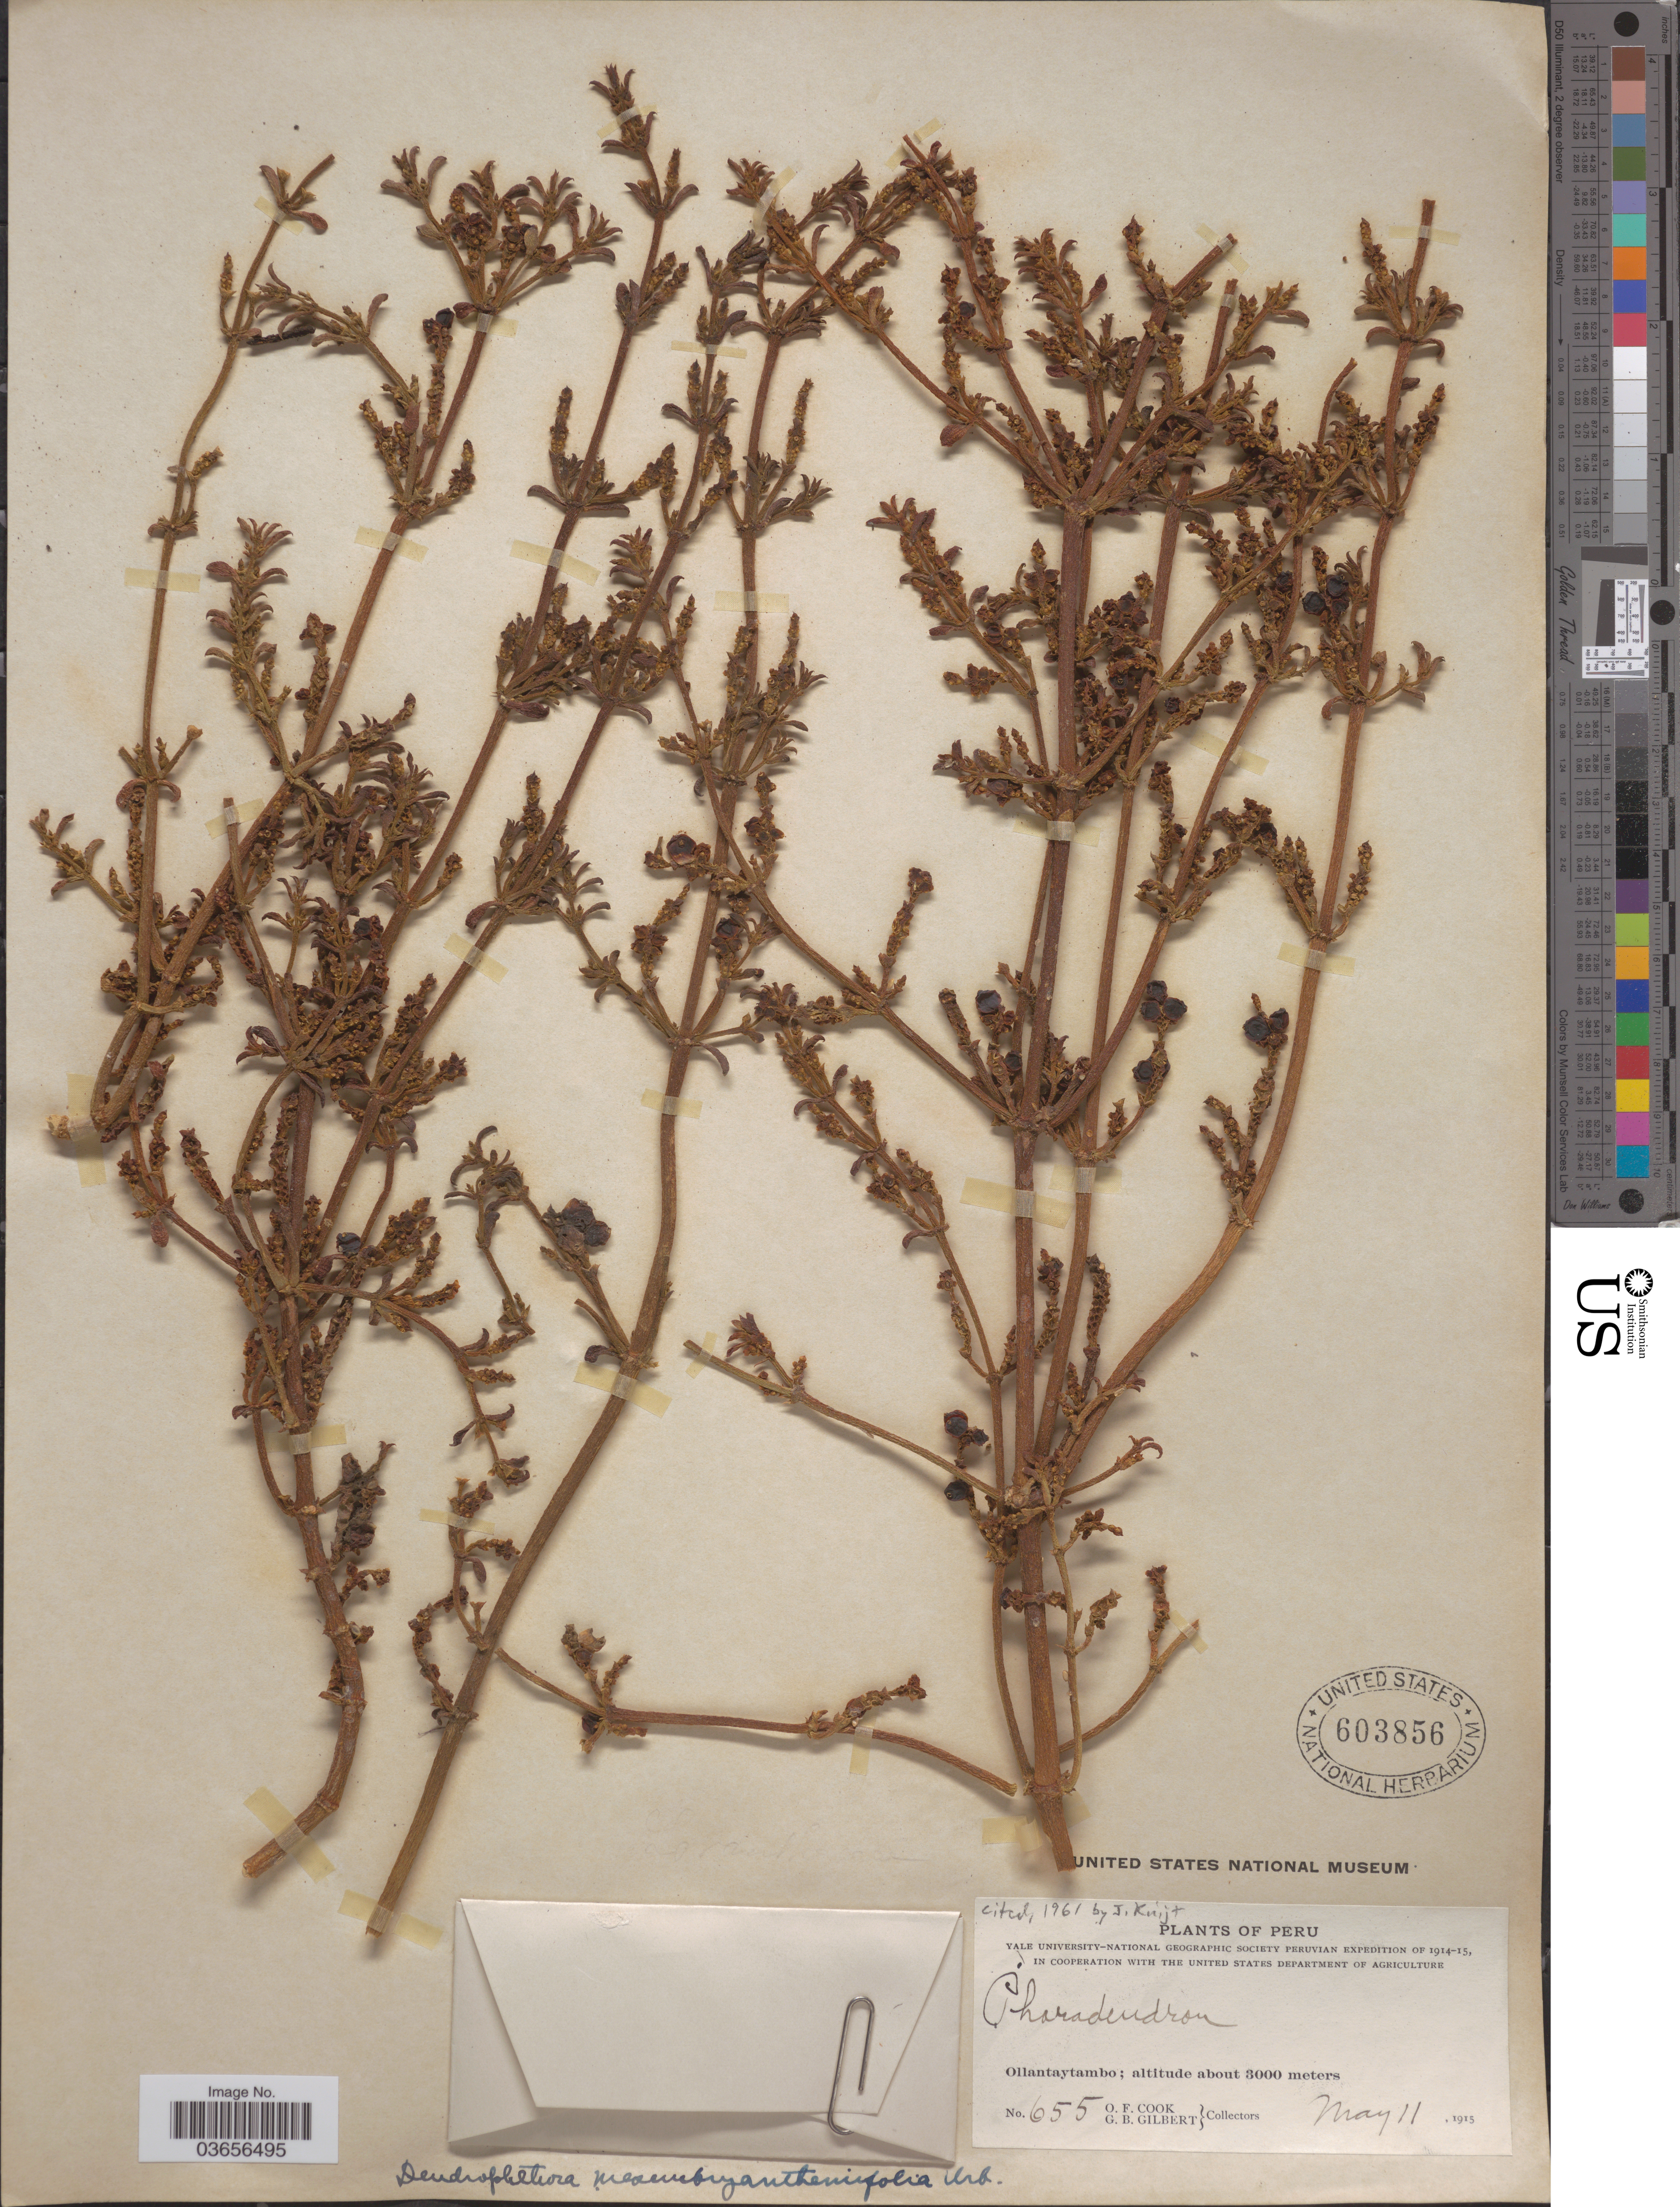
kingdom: Plantae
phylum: Tracheophyta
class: Magnoliopsida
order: Santalales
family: Viscaceae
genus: Dendrophthora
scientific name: Dendrophthora mesembryanthemifolia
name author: Griseb. ex Urb.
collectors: O. F. Cook & G. B. Gilbert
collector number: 655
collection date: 1915-05-11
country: Peru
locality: Ollantaytambo.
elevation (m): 3000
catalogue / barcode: US 603856